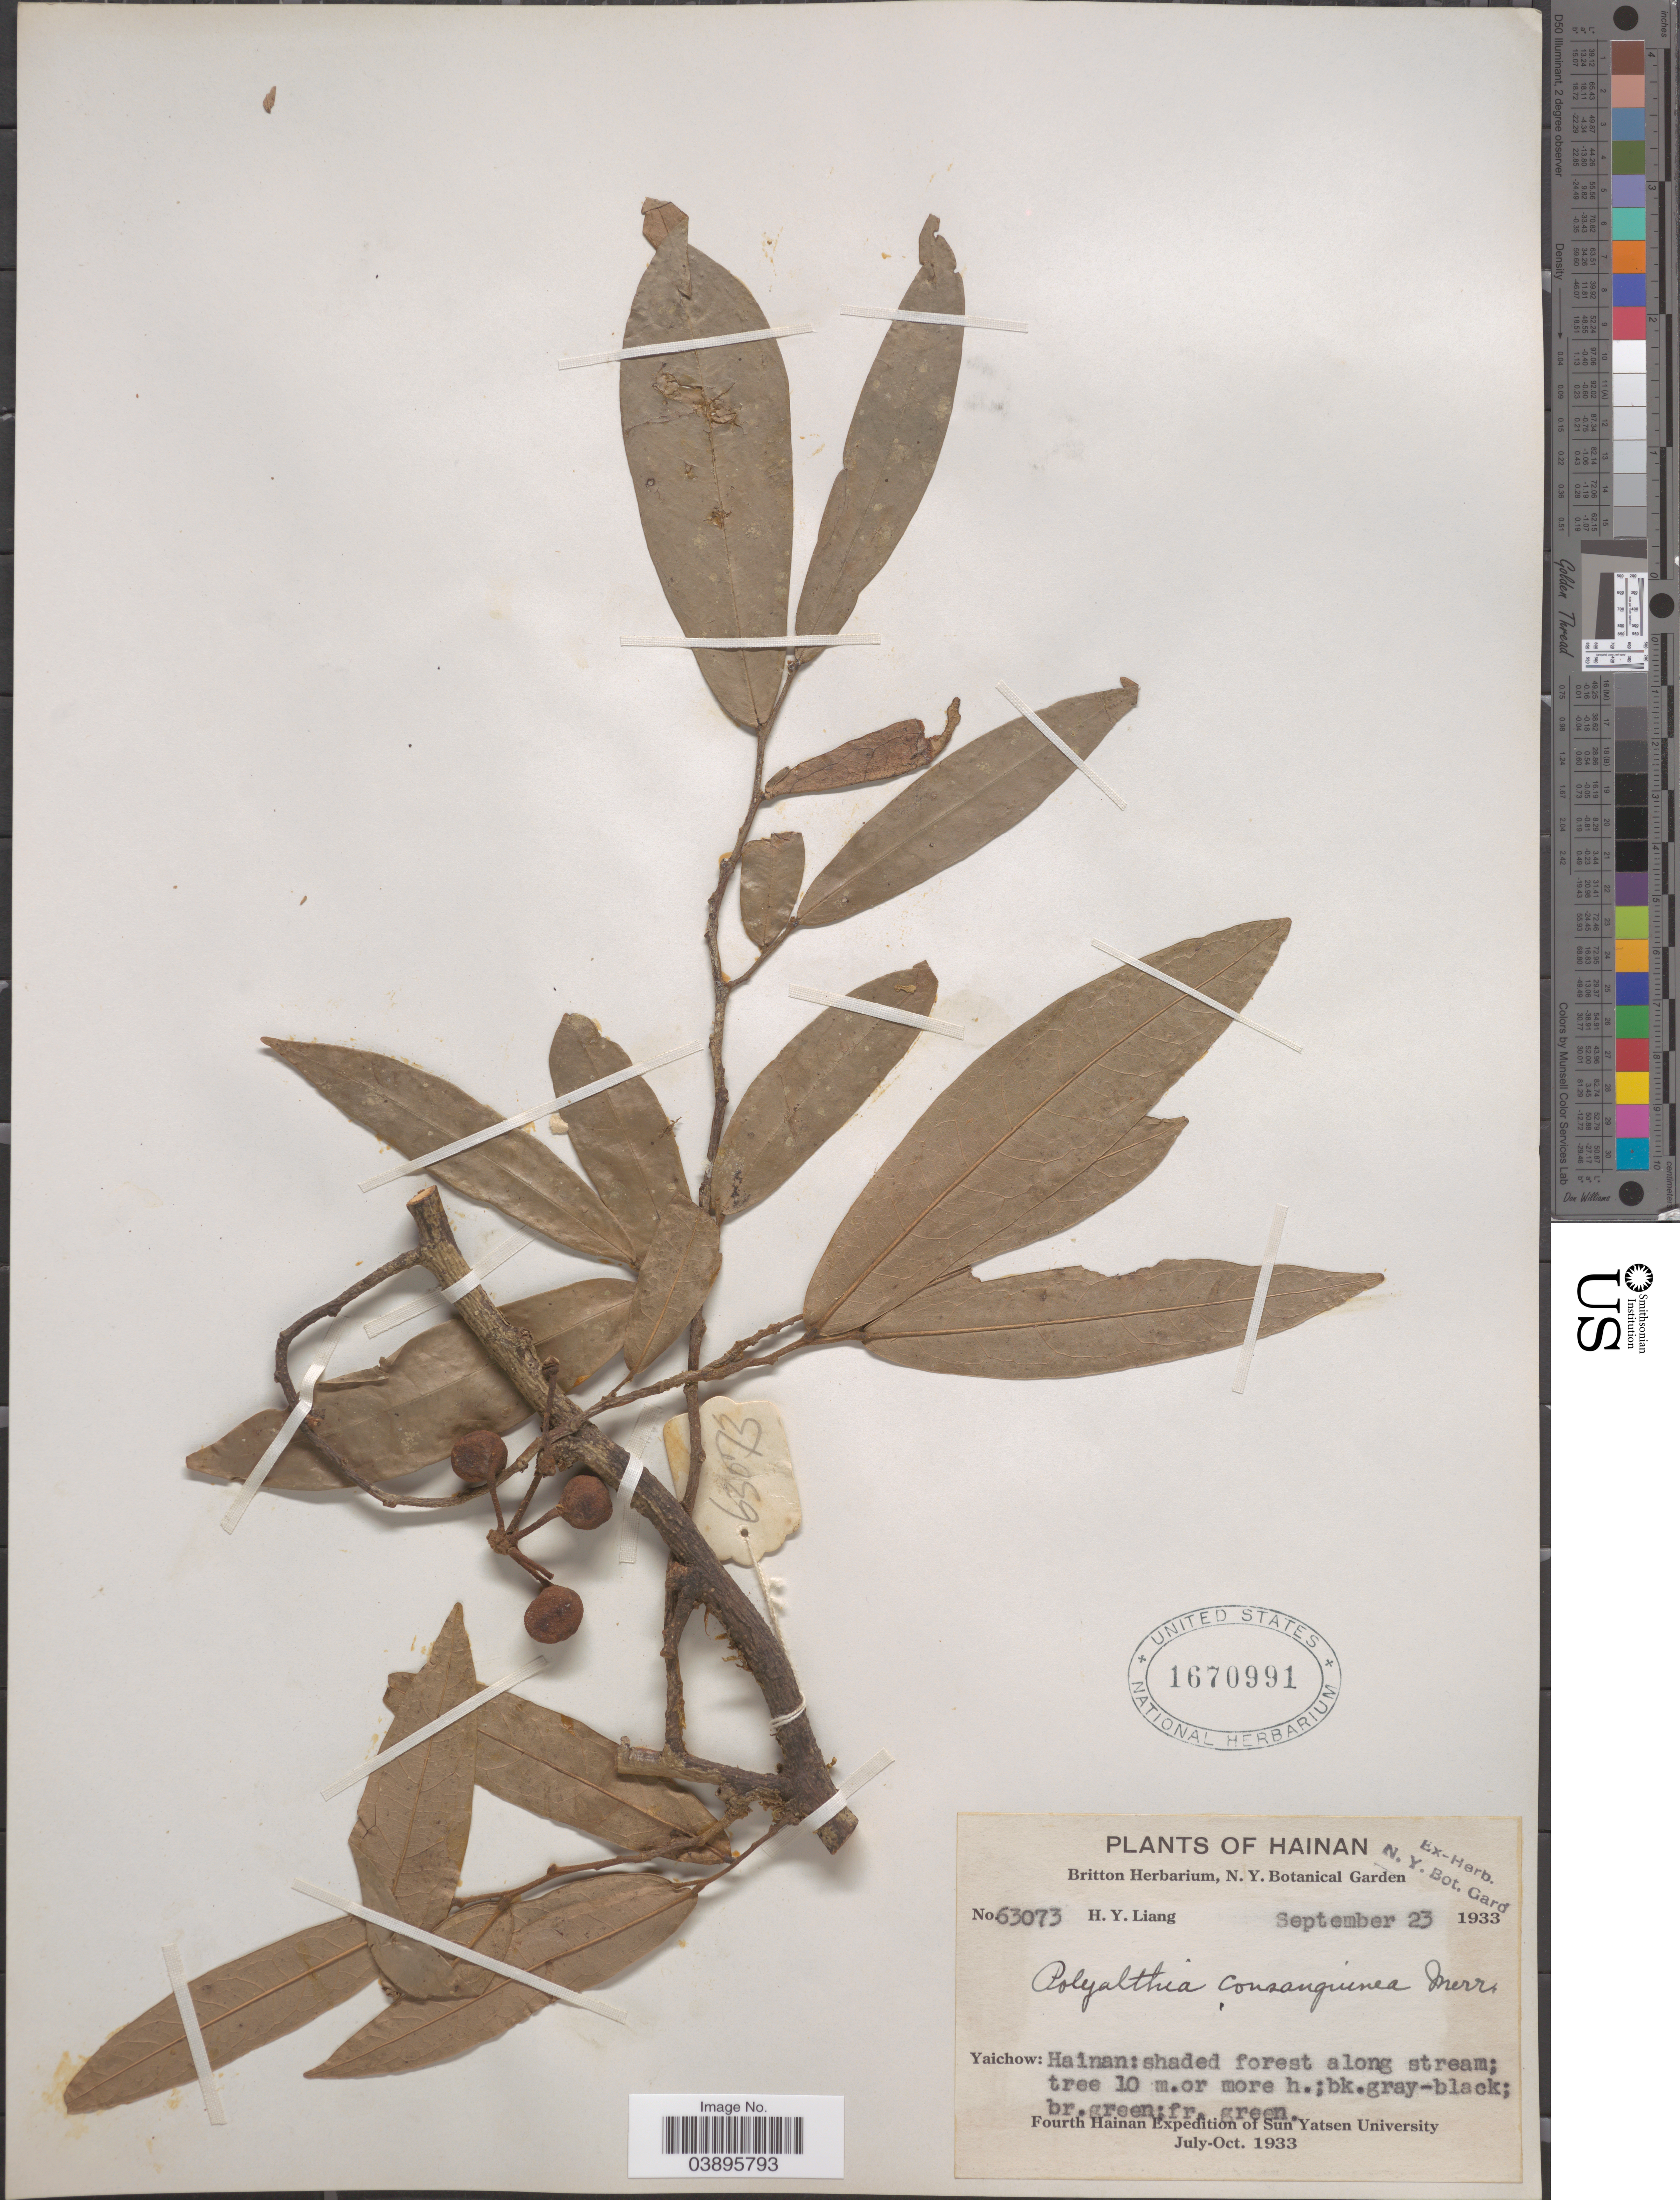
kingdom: Plantae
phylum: Tracheophyta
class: Magnoliopsida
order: Magnoliales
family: Annonaceae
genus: Polyalthia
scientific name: Polyalthia consanguinea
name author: Merr.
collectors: H. Y. Liang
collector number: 63073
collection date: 1933-09-23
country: China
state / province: Hainan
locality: Yaichow.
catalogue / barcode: US 1670991